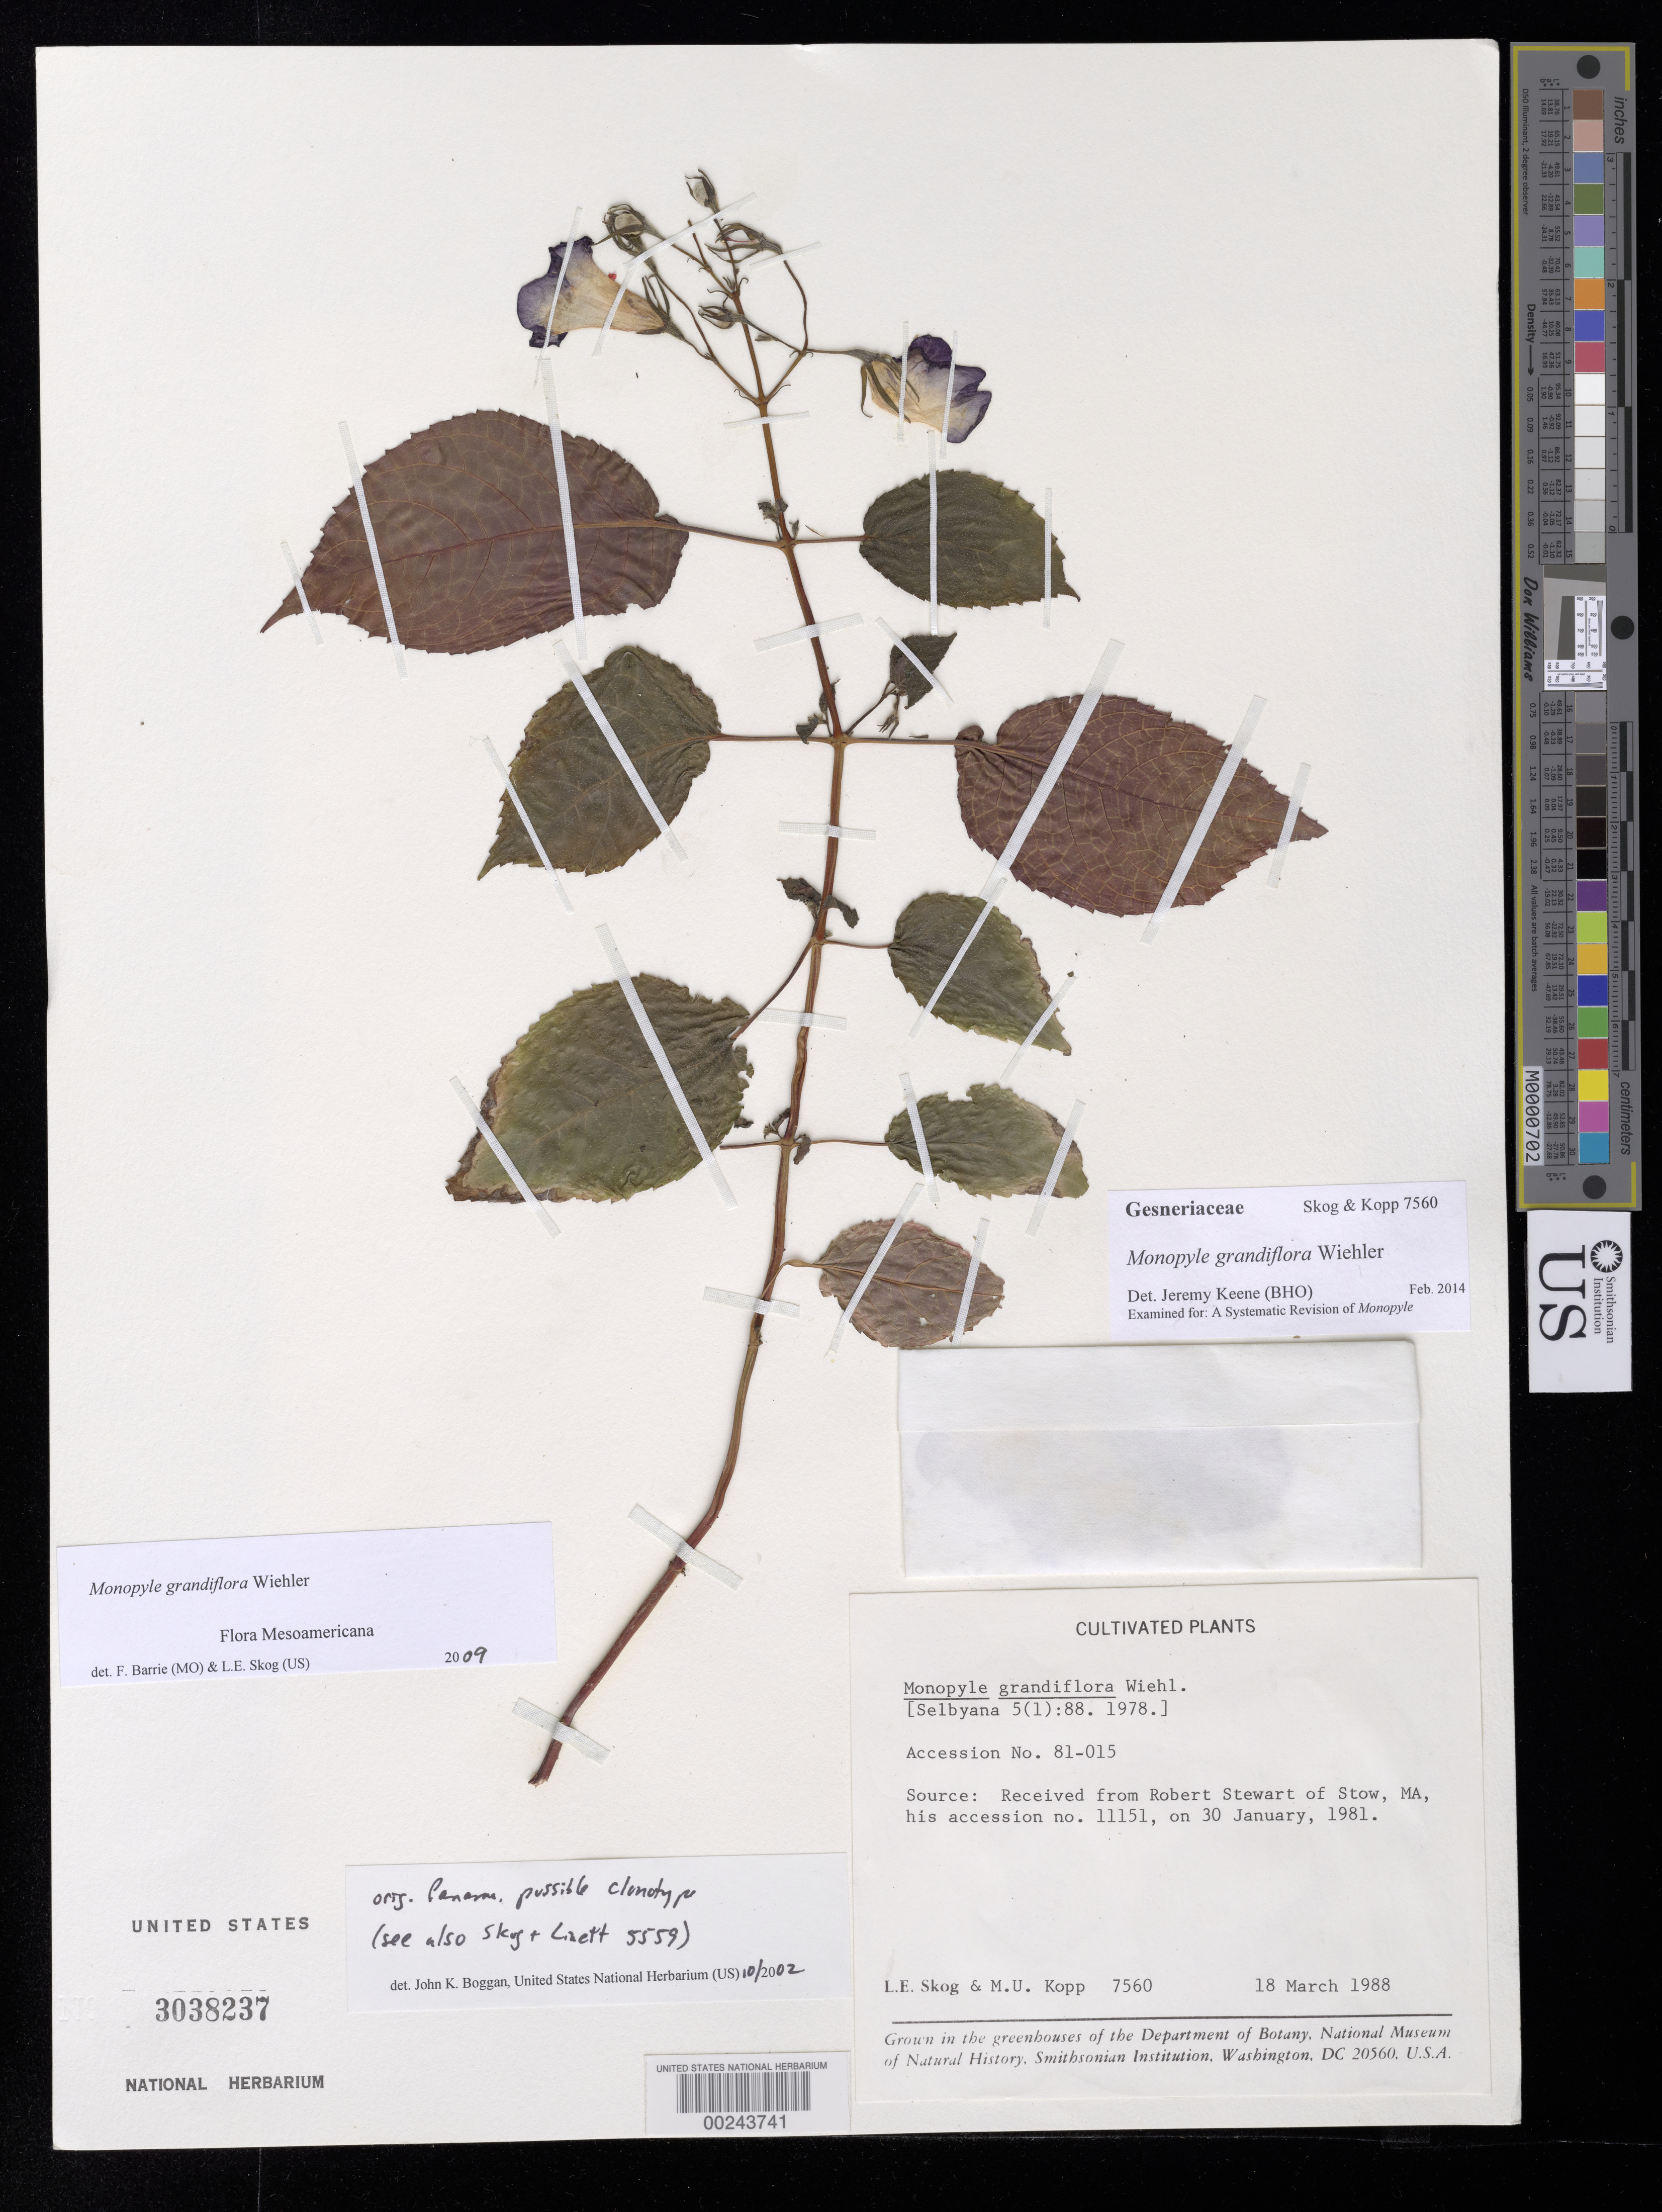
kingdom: Plantae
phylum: Tracheophyta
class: Magnoliopsida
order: Lamiales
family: Gesneriaceae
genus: Monopyle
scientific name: Monopyle grandiflora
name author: Wiehler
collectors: L. E. Skog & M. U. Kopp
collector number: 7560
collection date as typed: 18 Mar 1988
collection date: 1988-03-18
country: Panama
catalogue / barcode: US 3038237